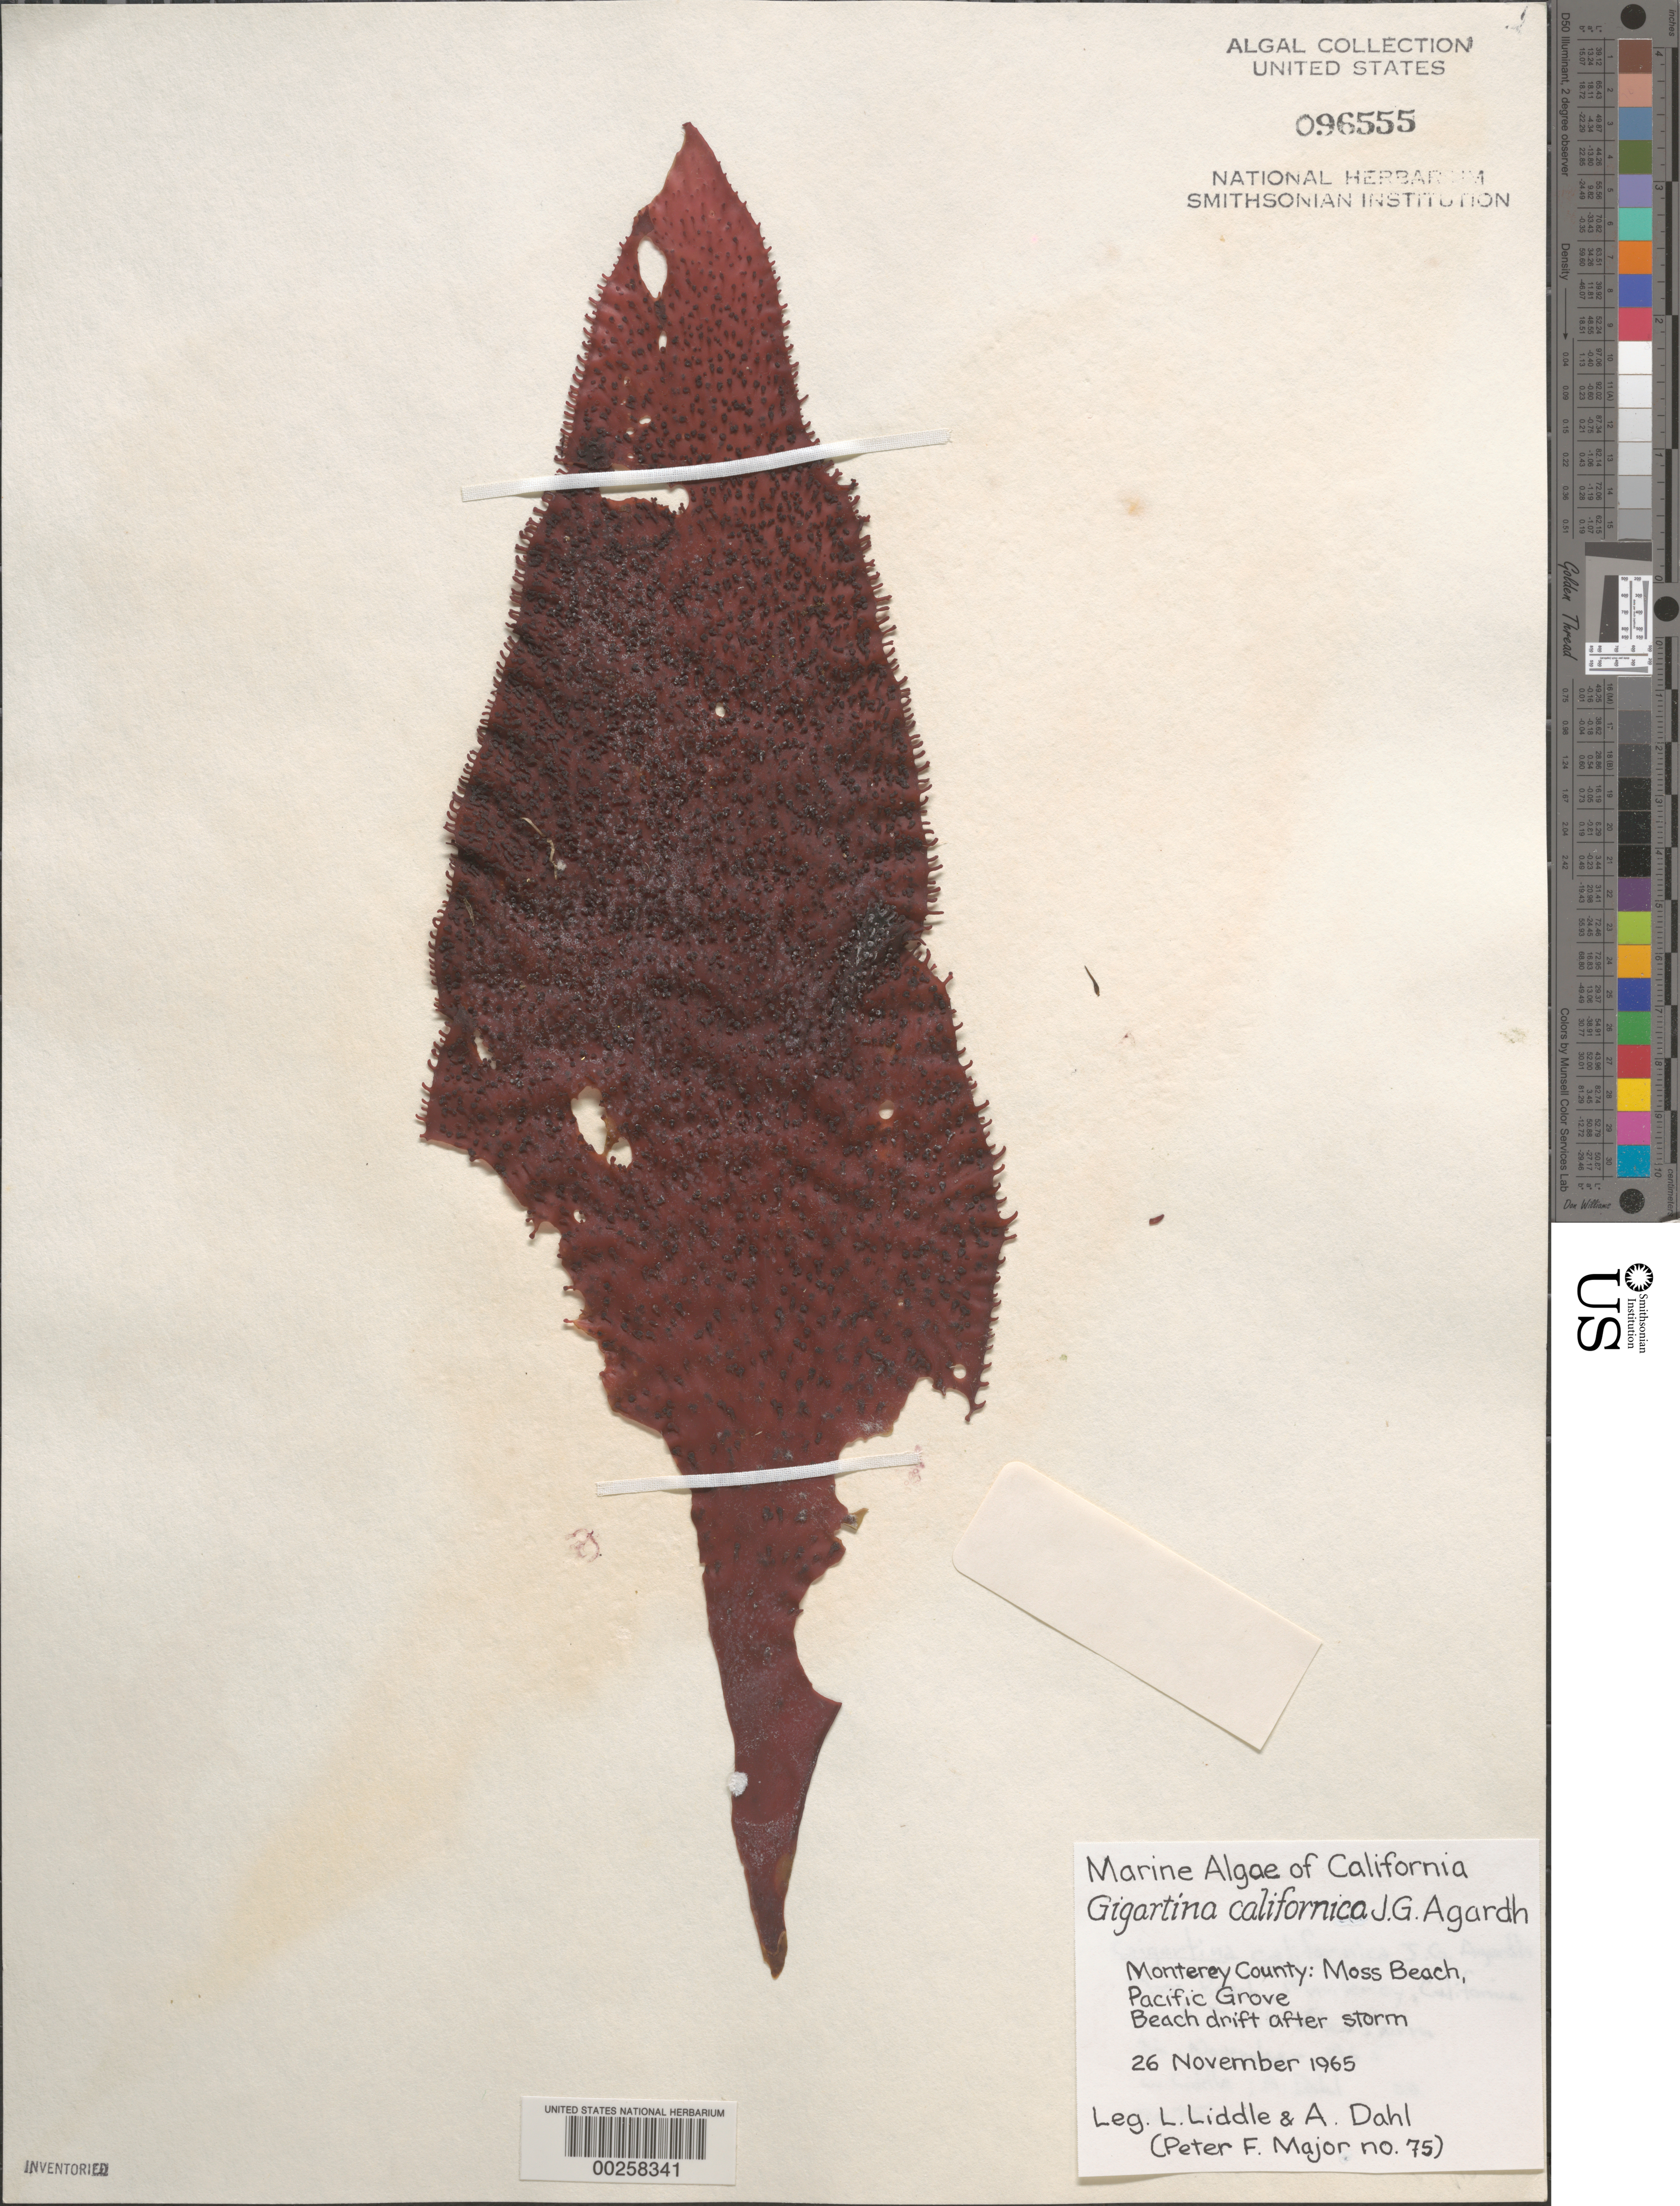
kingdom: Plantae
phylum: Rhodophyta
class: Florideophyceae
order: Gigartinales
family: Gigartinaceae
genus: Chondracanthus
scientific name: Chondracanthus corymbiferus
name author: (Kütz.) Guiry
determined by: Algae name updating Project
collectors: L. Liddle & A. Dahl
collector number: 75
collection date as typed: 26 Nov 1965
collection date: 1965-11-26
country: United States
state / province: California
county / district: Monterey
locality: Moss Beach, Pacific Grove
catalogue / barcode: US 96555